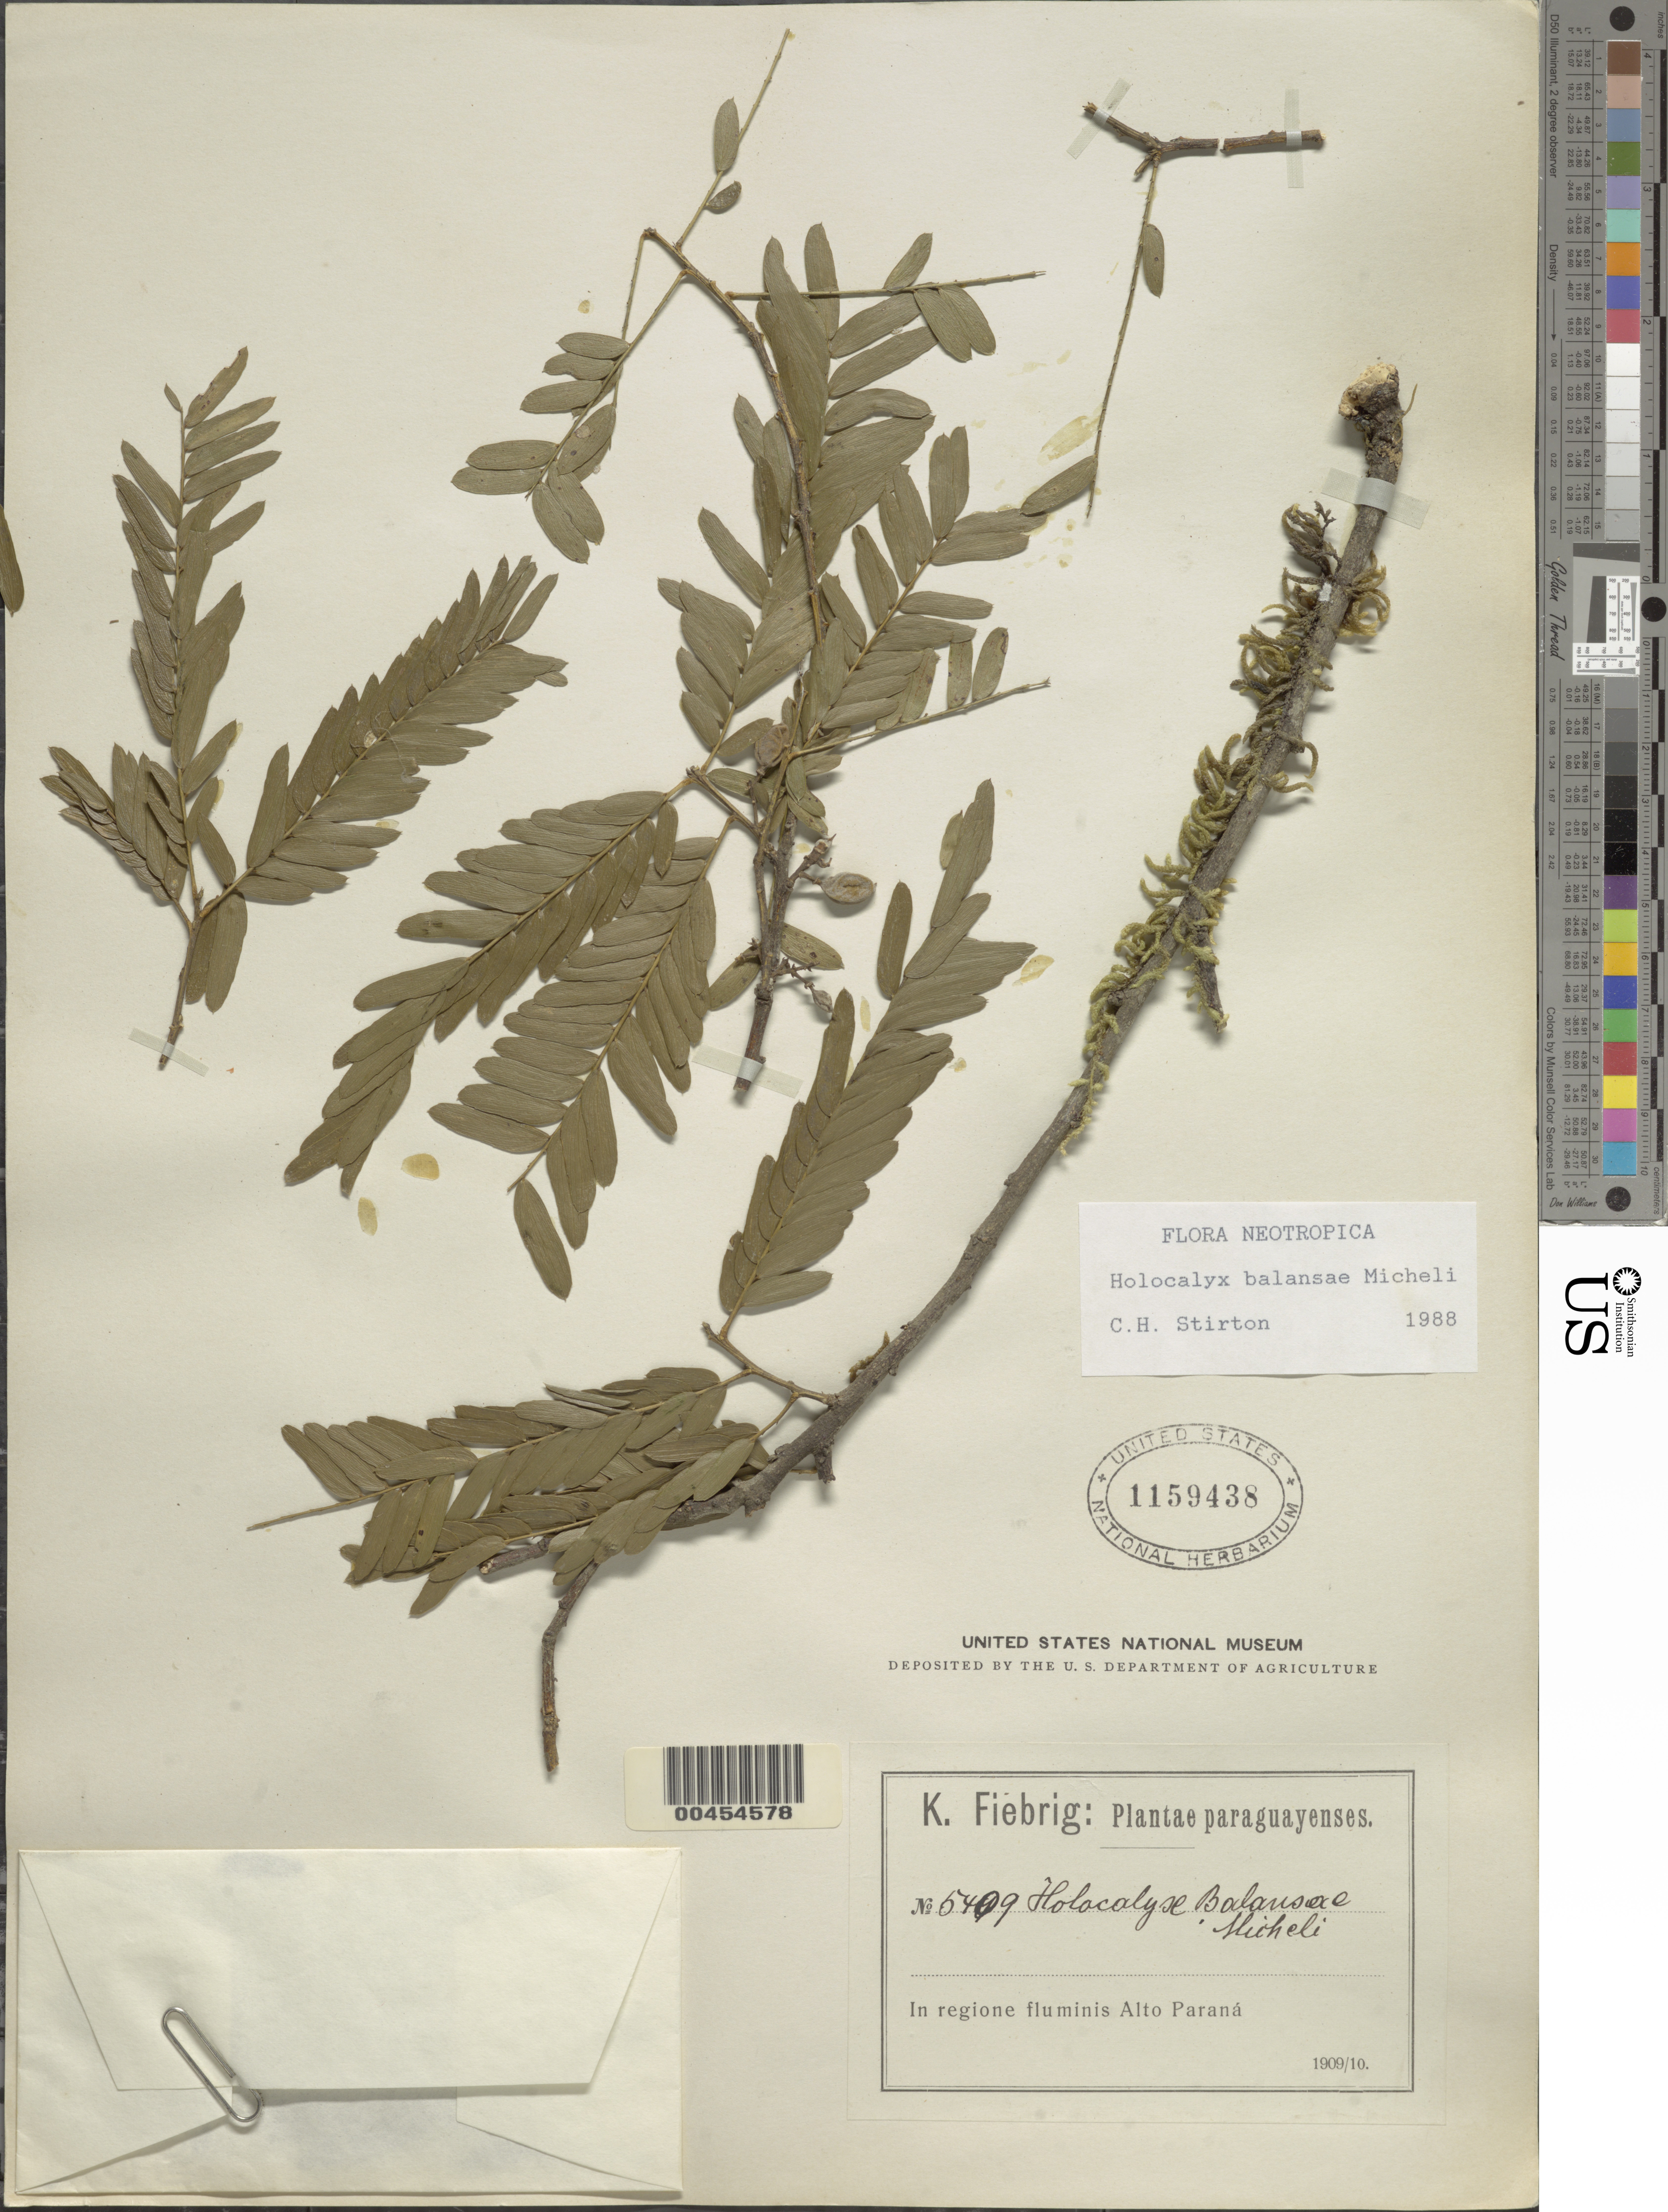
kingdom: Plantae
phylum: Tracheophyta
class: Magnoliopsida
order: Fabales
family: Fabaceae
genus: Holocalyx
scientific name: Holocalyx balansae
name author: Micheli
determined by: Stirton, Charles H.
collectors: K. Fiebrig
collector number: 5409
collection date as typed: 1909 to -- -- 1910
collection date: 1909/1910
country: Paraguay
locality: In regione fluvinis alto parana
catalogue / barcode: US 1159438